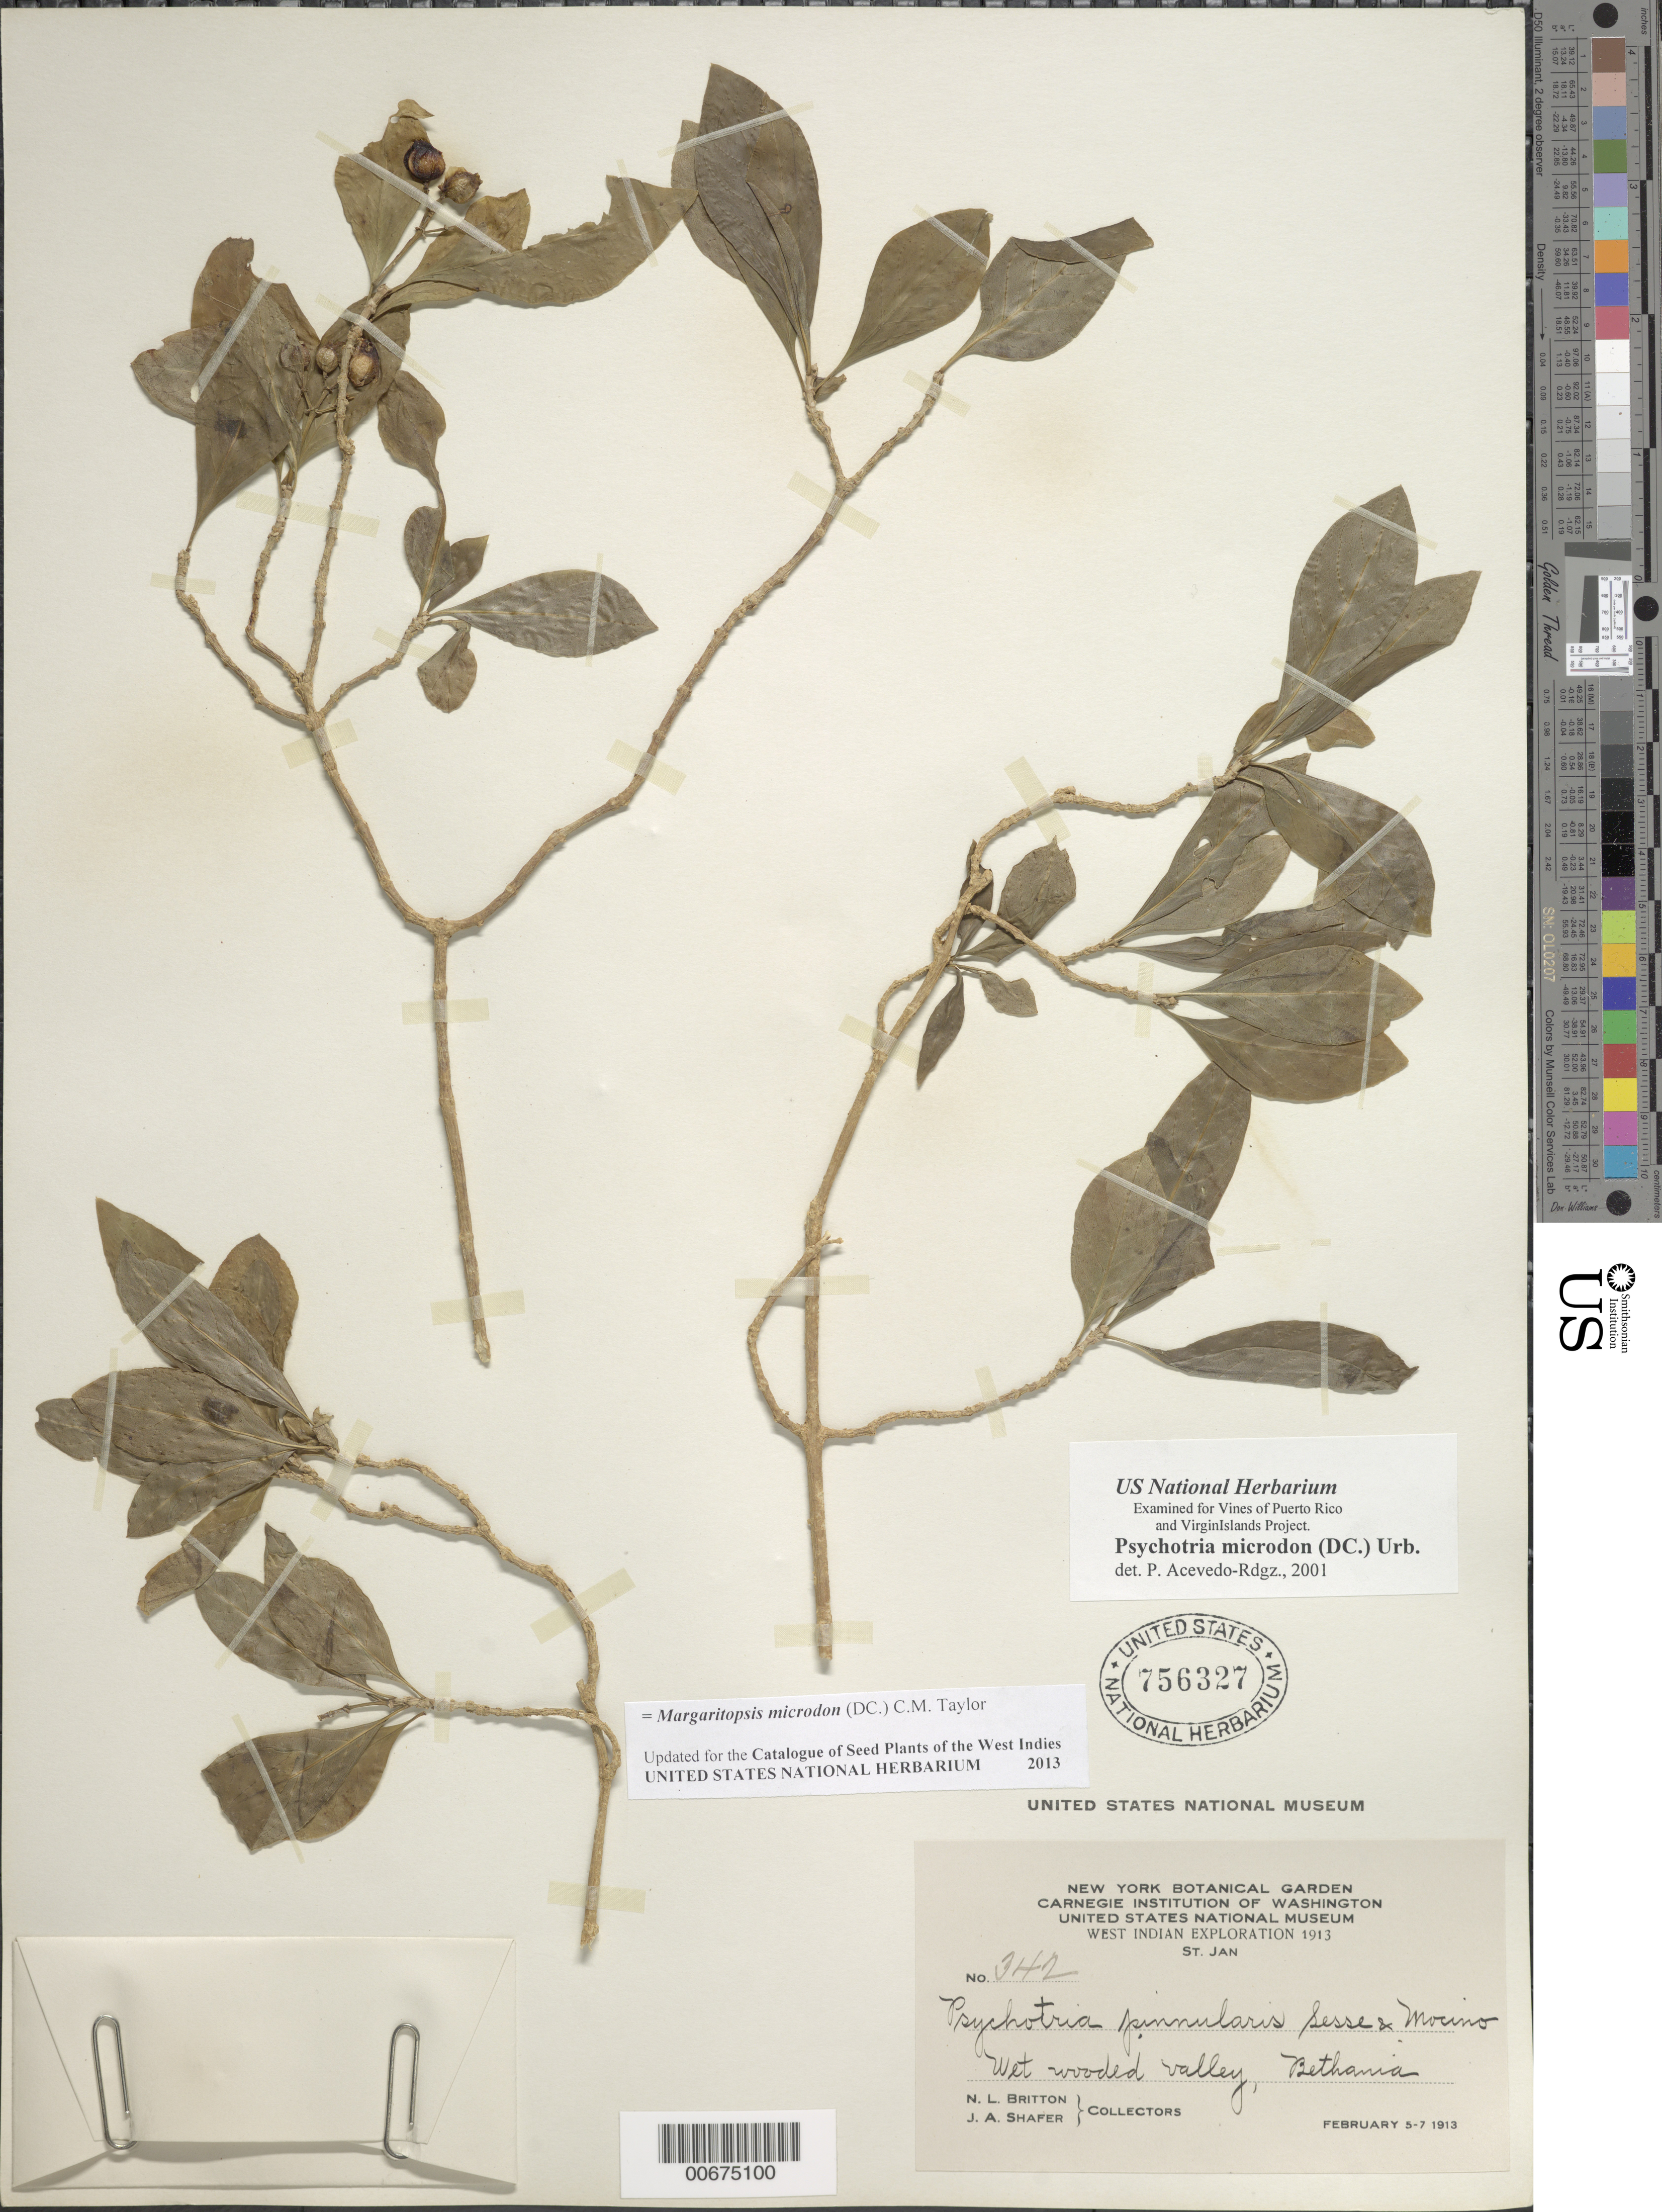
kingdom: Plantae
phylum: Tracheophyta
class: Magnoliopsida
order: Gentianales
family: Rubiaceae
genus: Margaritopsis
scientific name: Margaritopsis microdon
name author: (DC.) C.M. Taylor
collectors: N. Britton & J. A. Shafer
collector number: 342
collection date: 1913-02-05/1913-02-07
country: U.S. Virgin Islands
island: St. John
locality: Bethania.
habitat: Wet wooded valley.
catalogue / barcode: US 756327